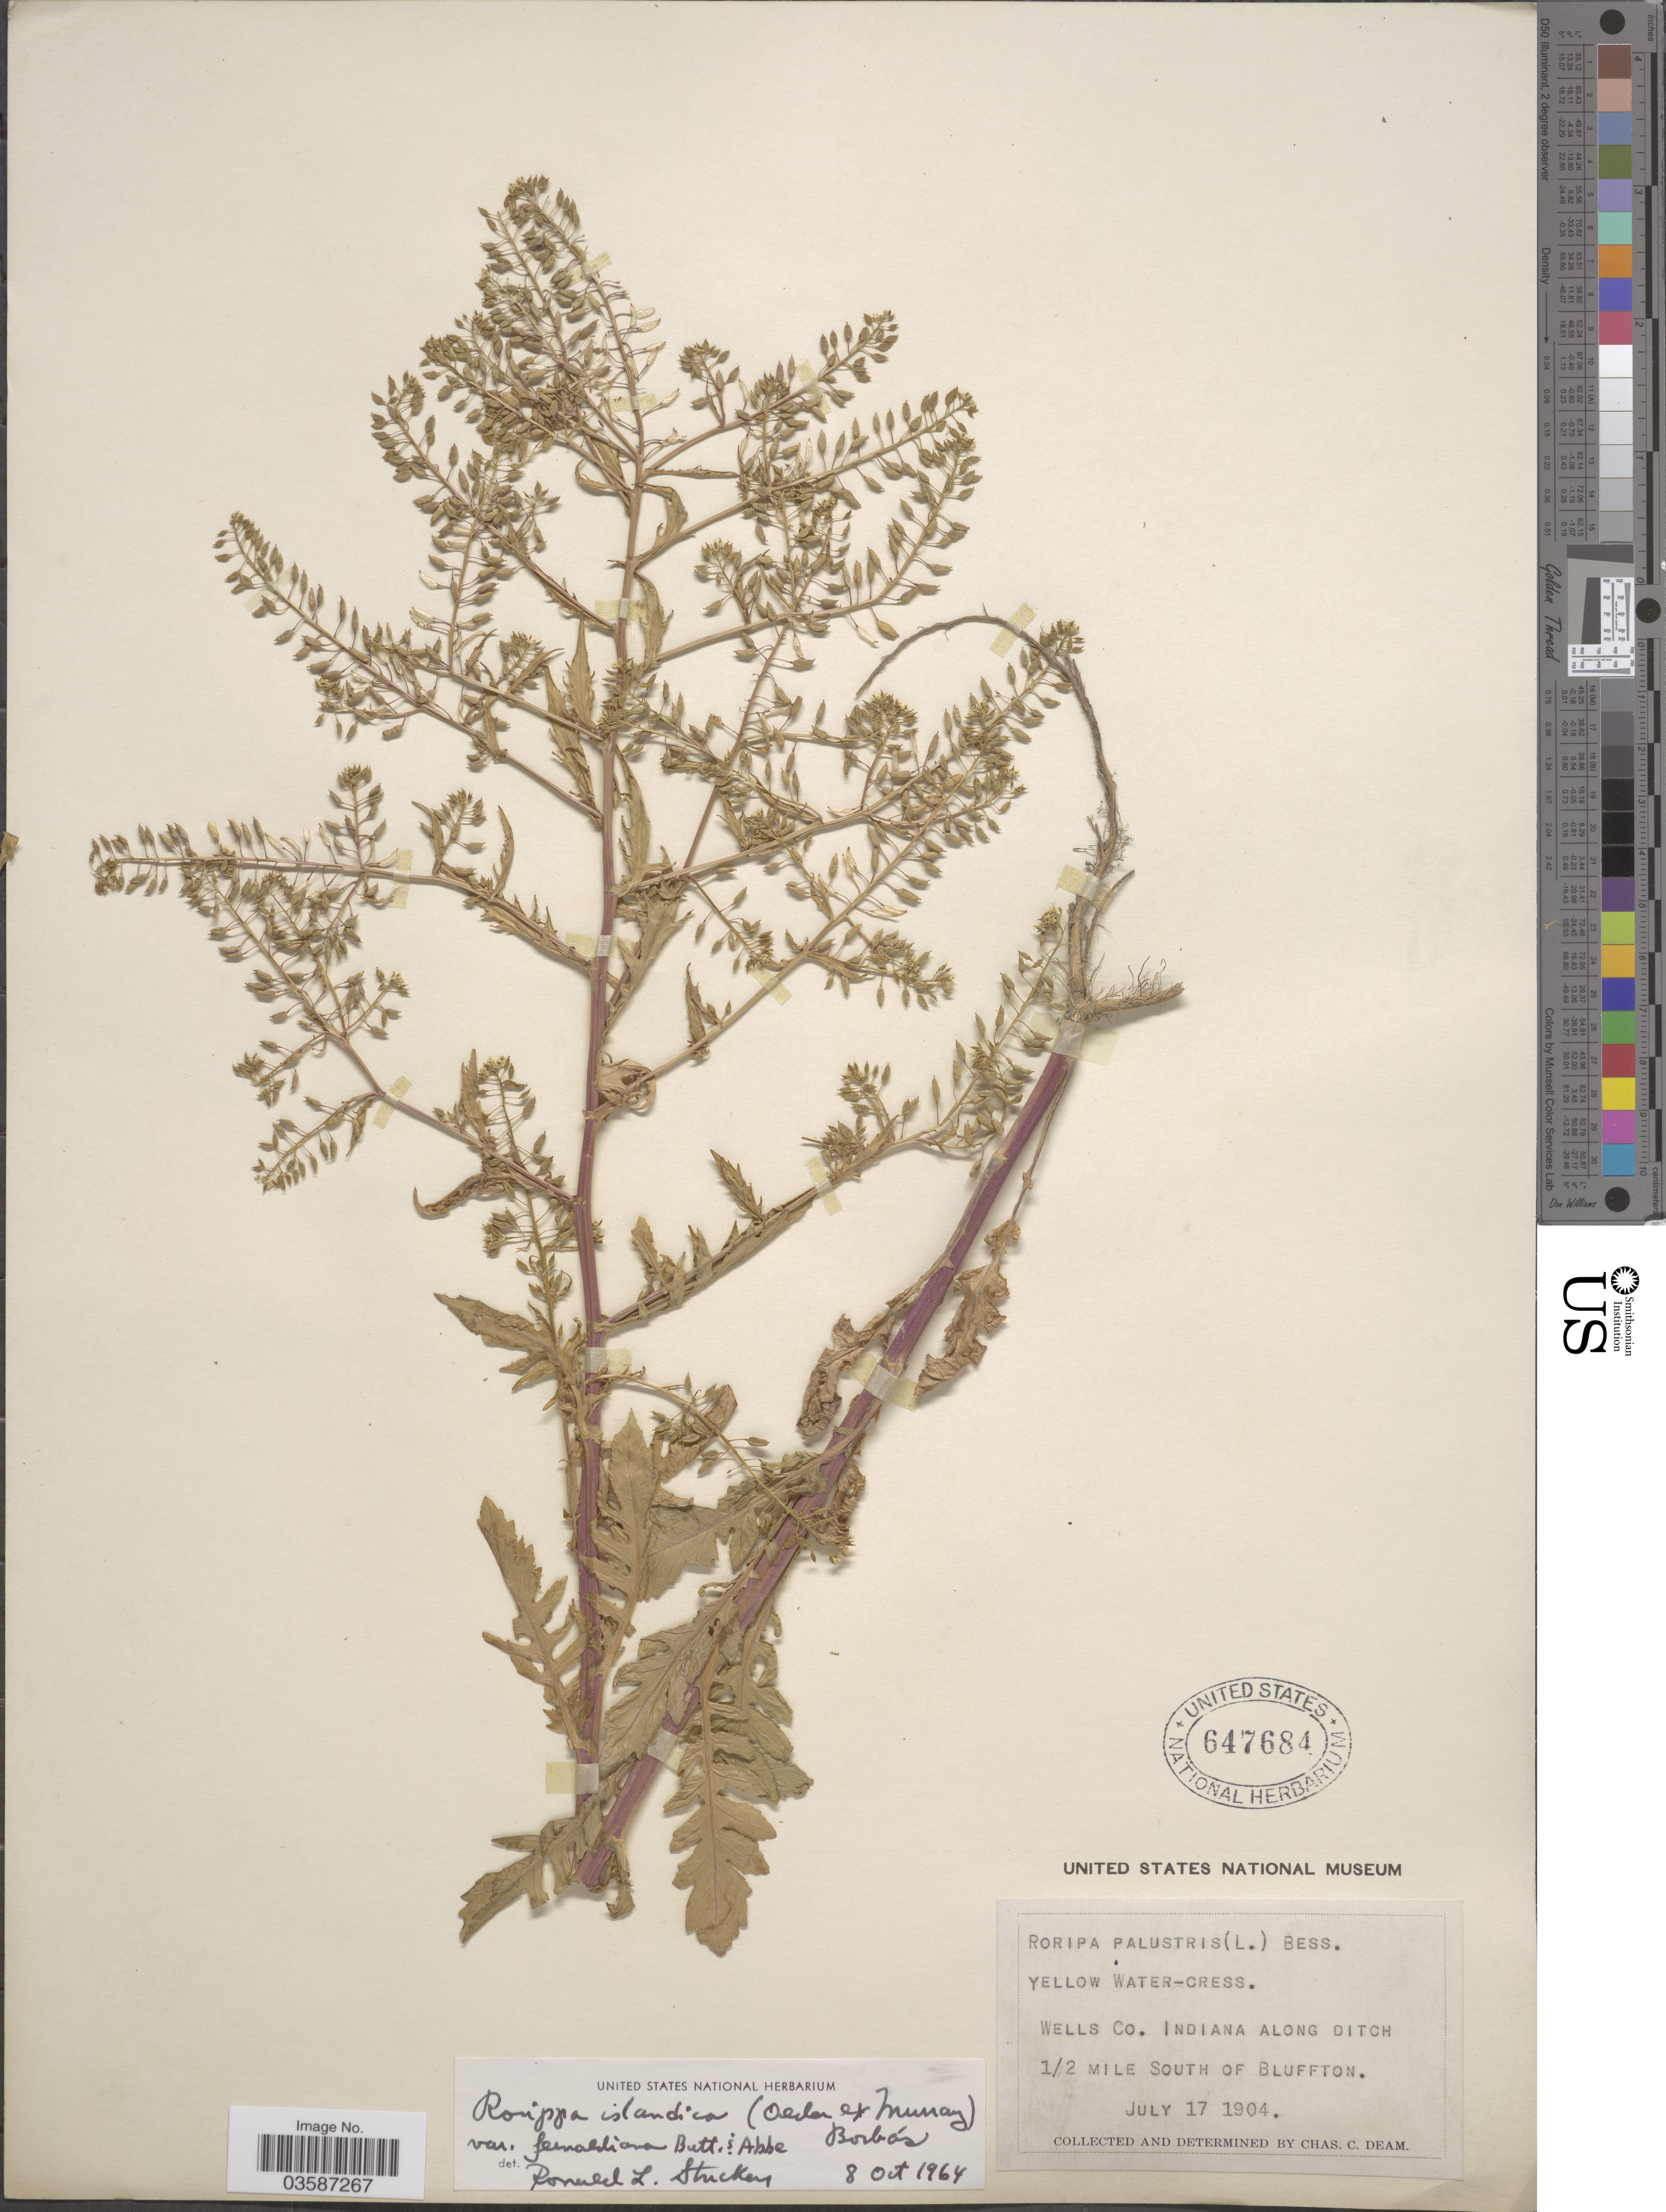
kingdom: Plantae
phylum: Tracheophyta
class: Magnoliopsida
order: Brassicales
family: Brassicaceae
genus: Rorippa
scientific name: Rorippa islandica var. fernaldiana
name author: Butters & Abbe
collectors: C. C. Deam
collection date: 1904-07-17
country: United States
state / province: Indiana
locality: Wells Co. Indiana along ditch ½ mile South of Bluffton.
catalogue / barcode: US 647684